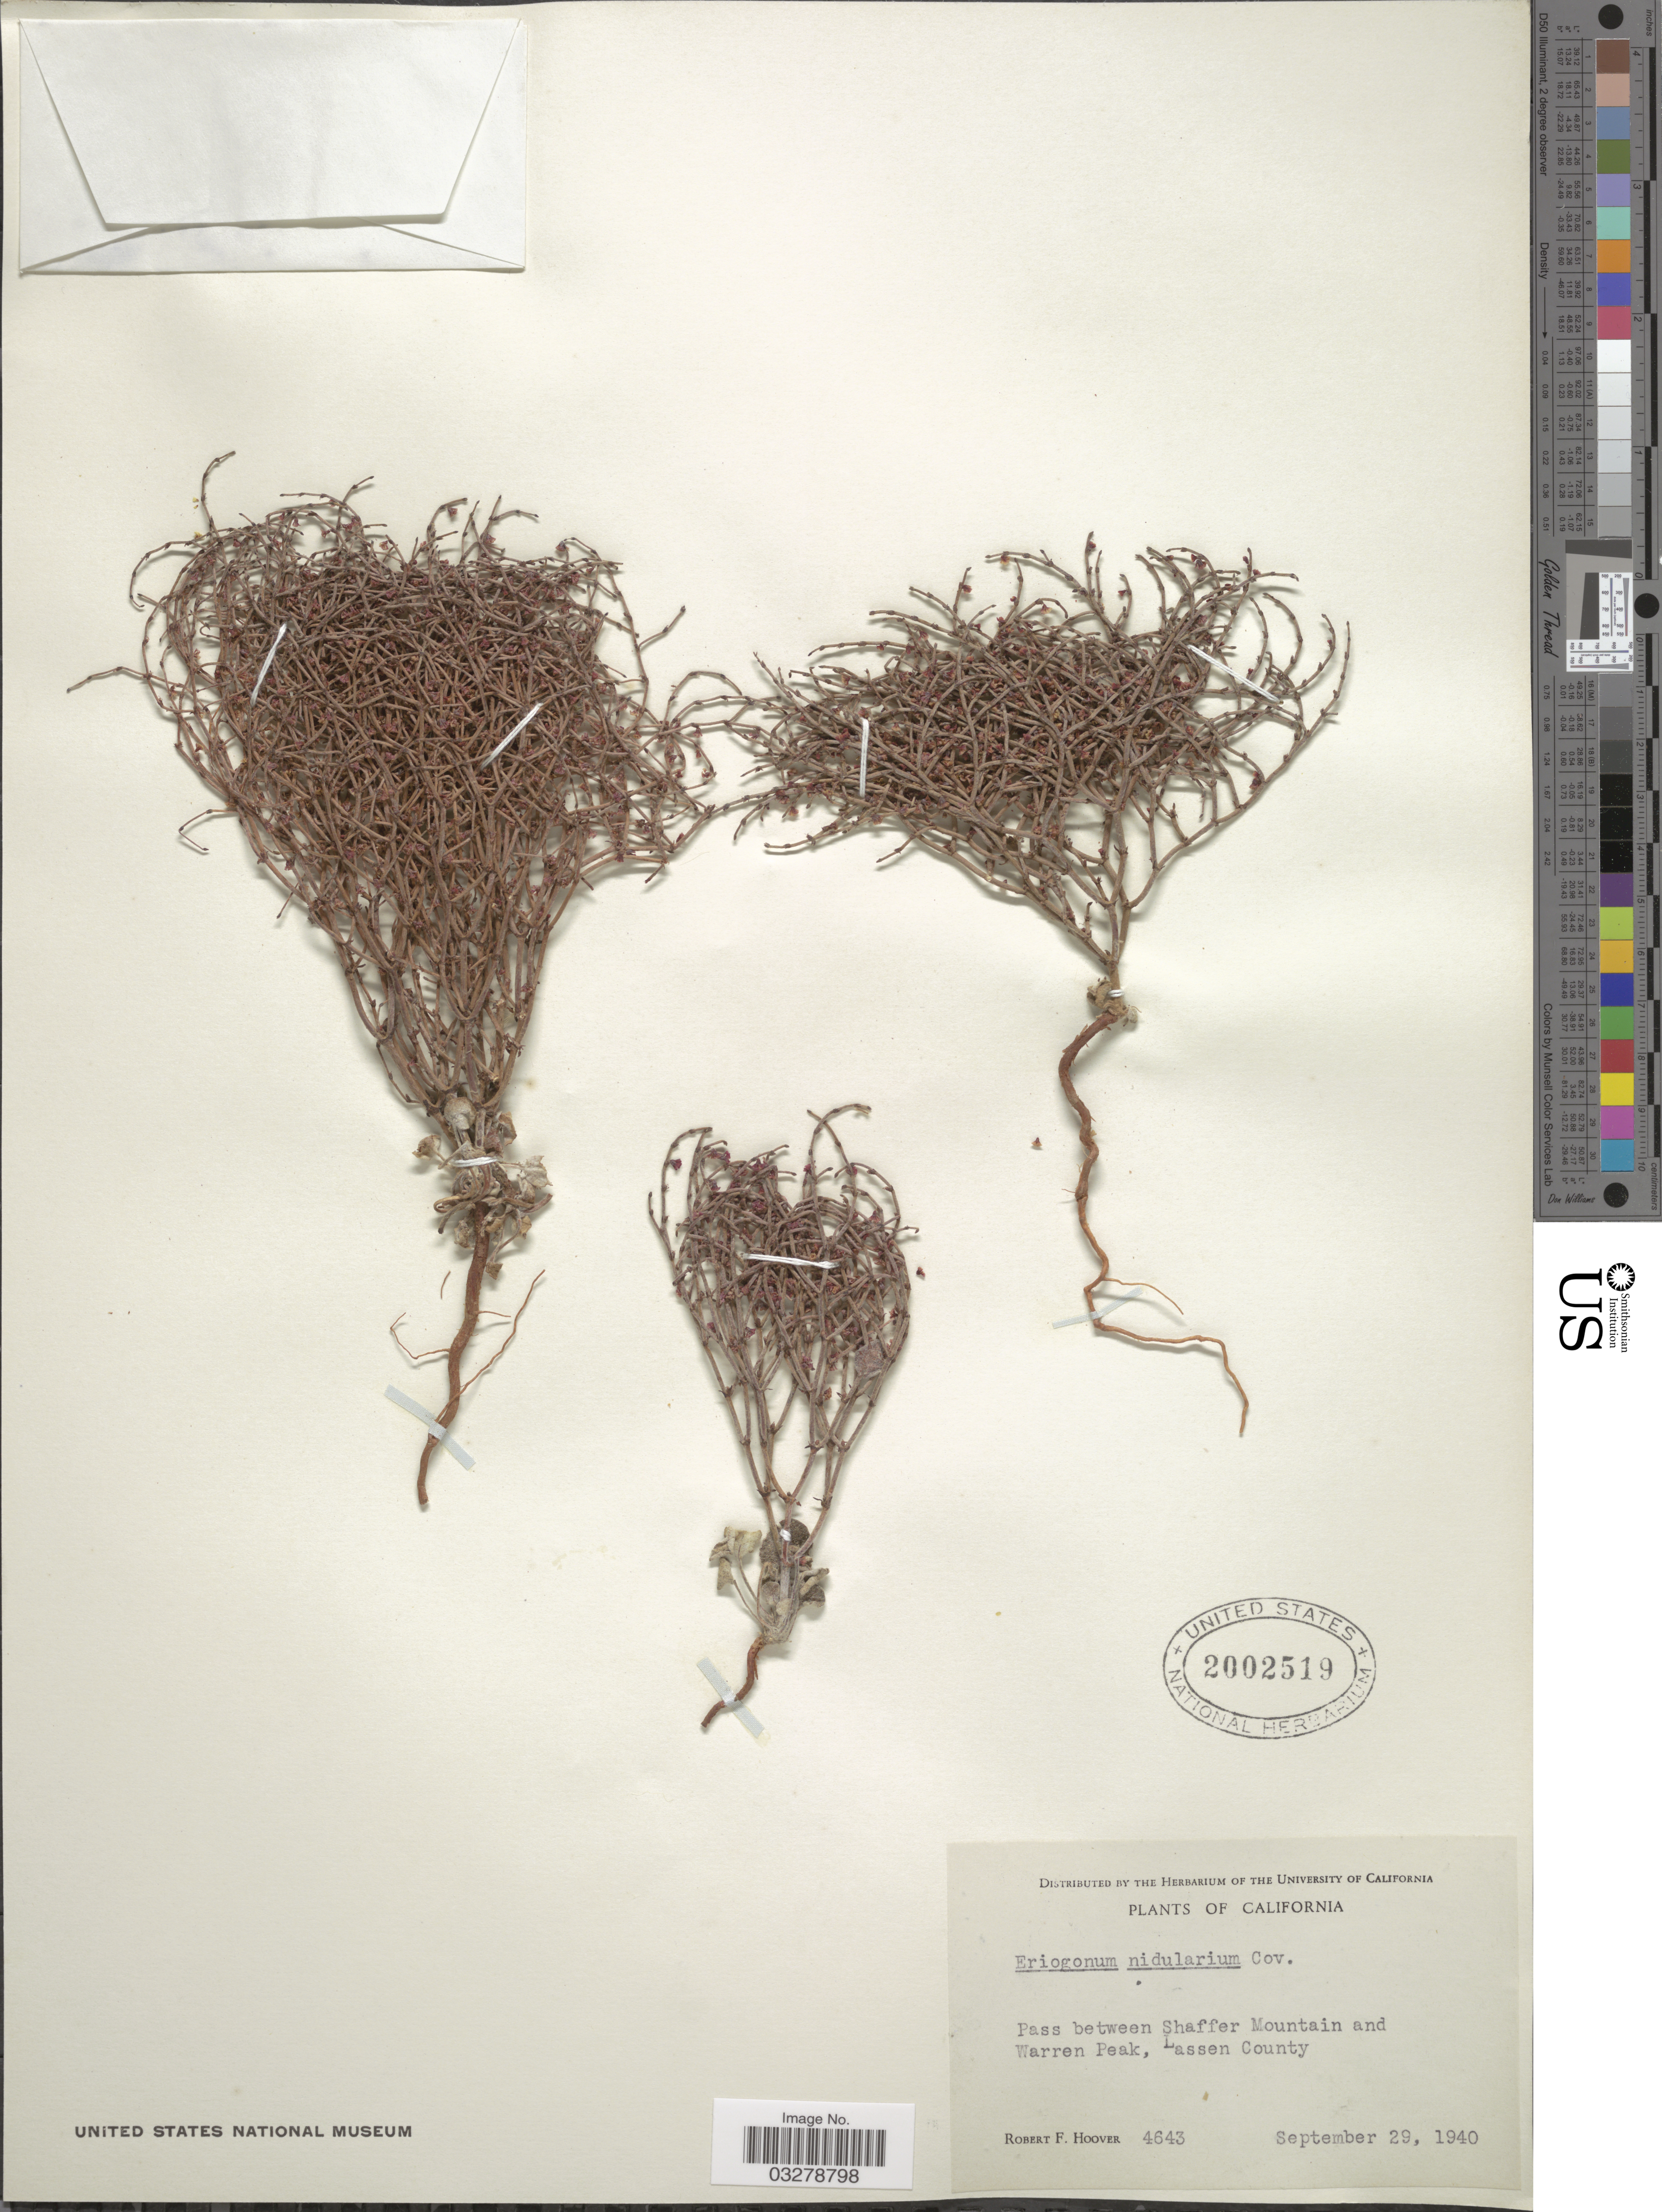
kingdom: Plantae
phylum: Tracheophyta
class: Magnoliopsida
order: Caryophyllales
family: Polygonaceae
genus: Eriogonum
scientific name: Eriogonum nidularium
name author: Coville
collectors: R. F. Hoover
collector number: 4643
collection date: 1940-09-29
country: United States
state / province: California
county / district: Lassen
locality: Pass between Shaffer Mountain and Warren Peak, Lassen County.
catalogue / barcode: US 2002519